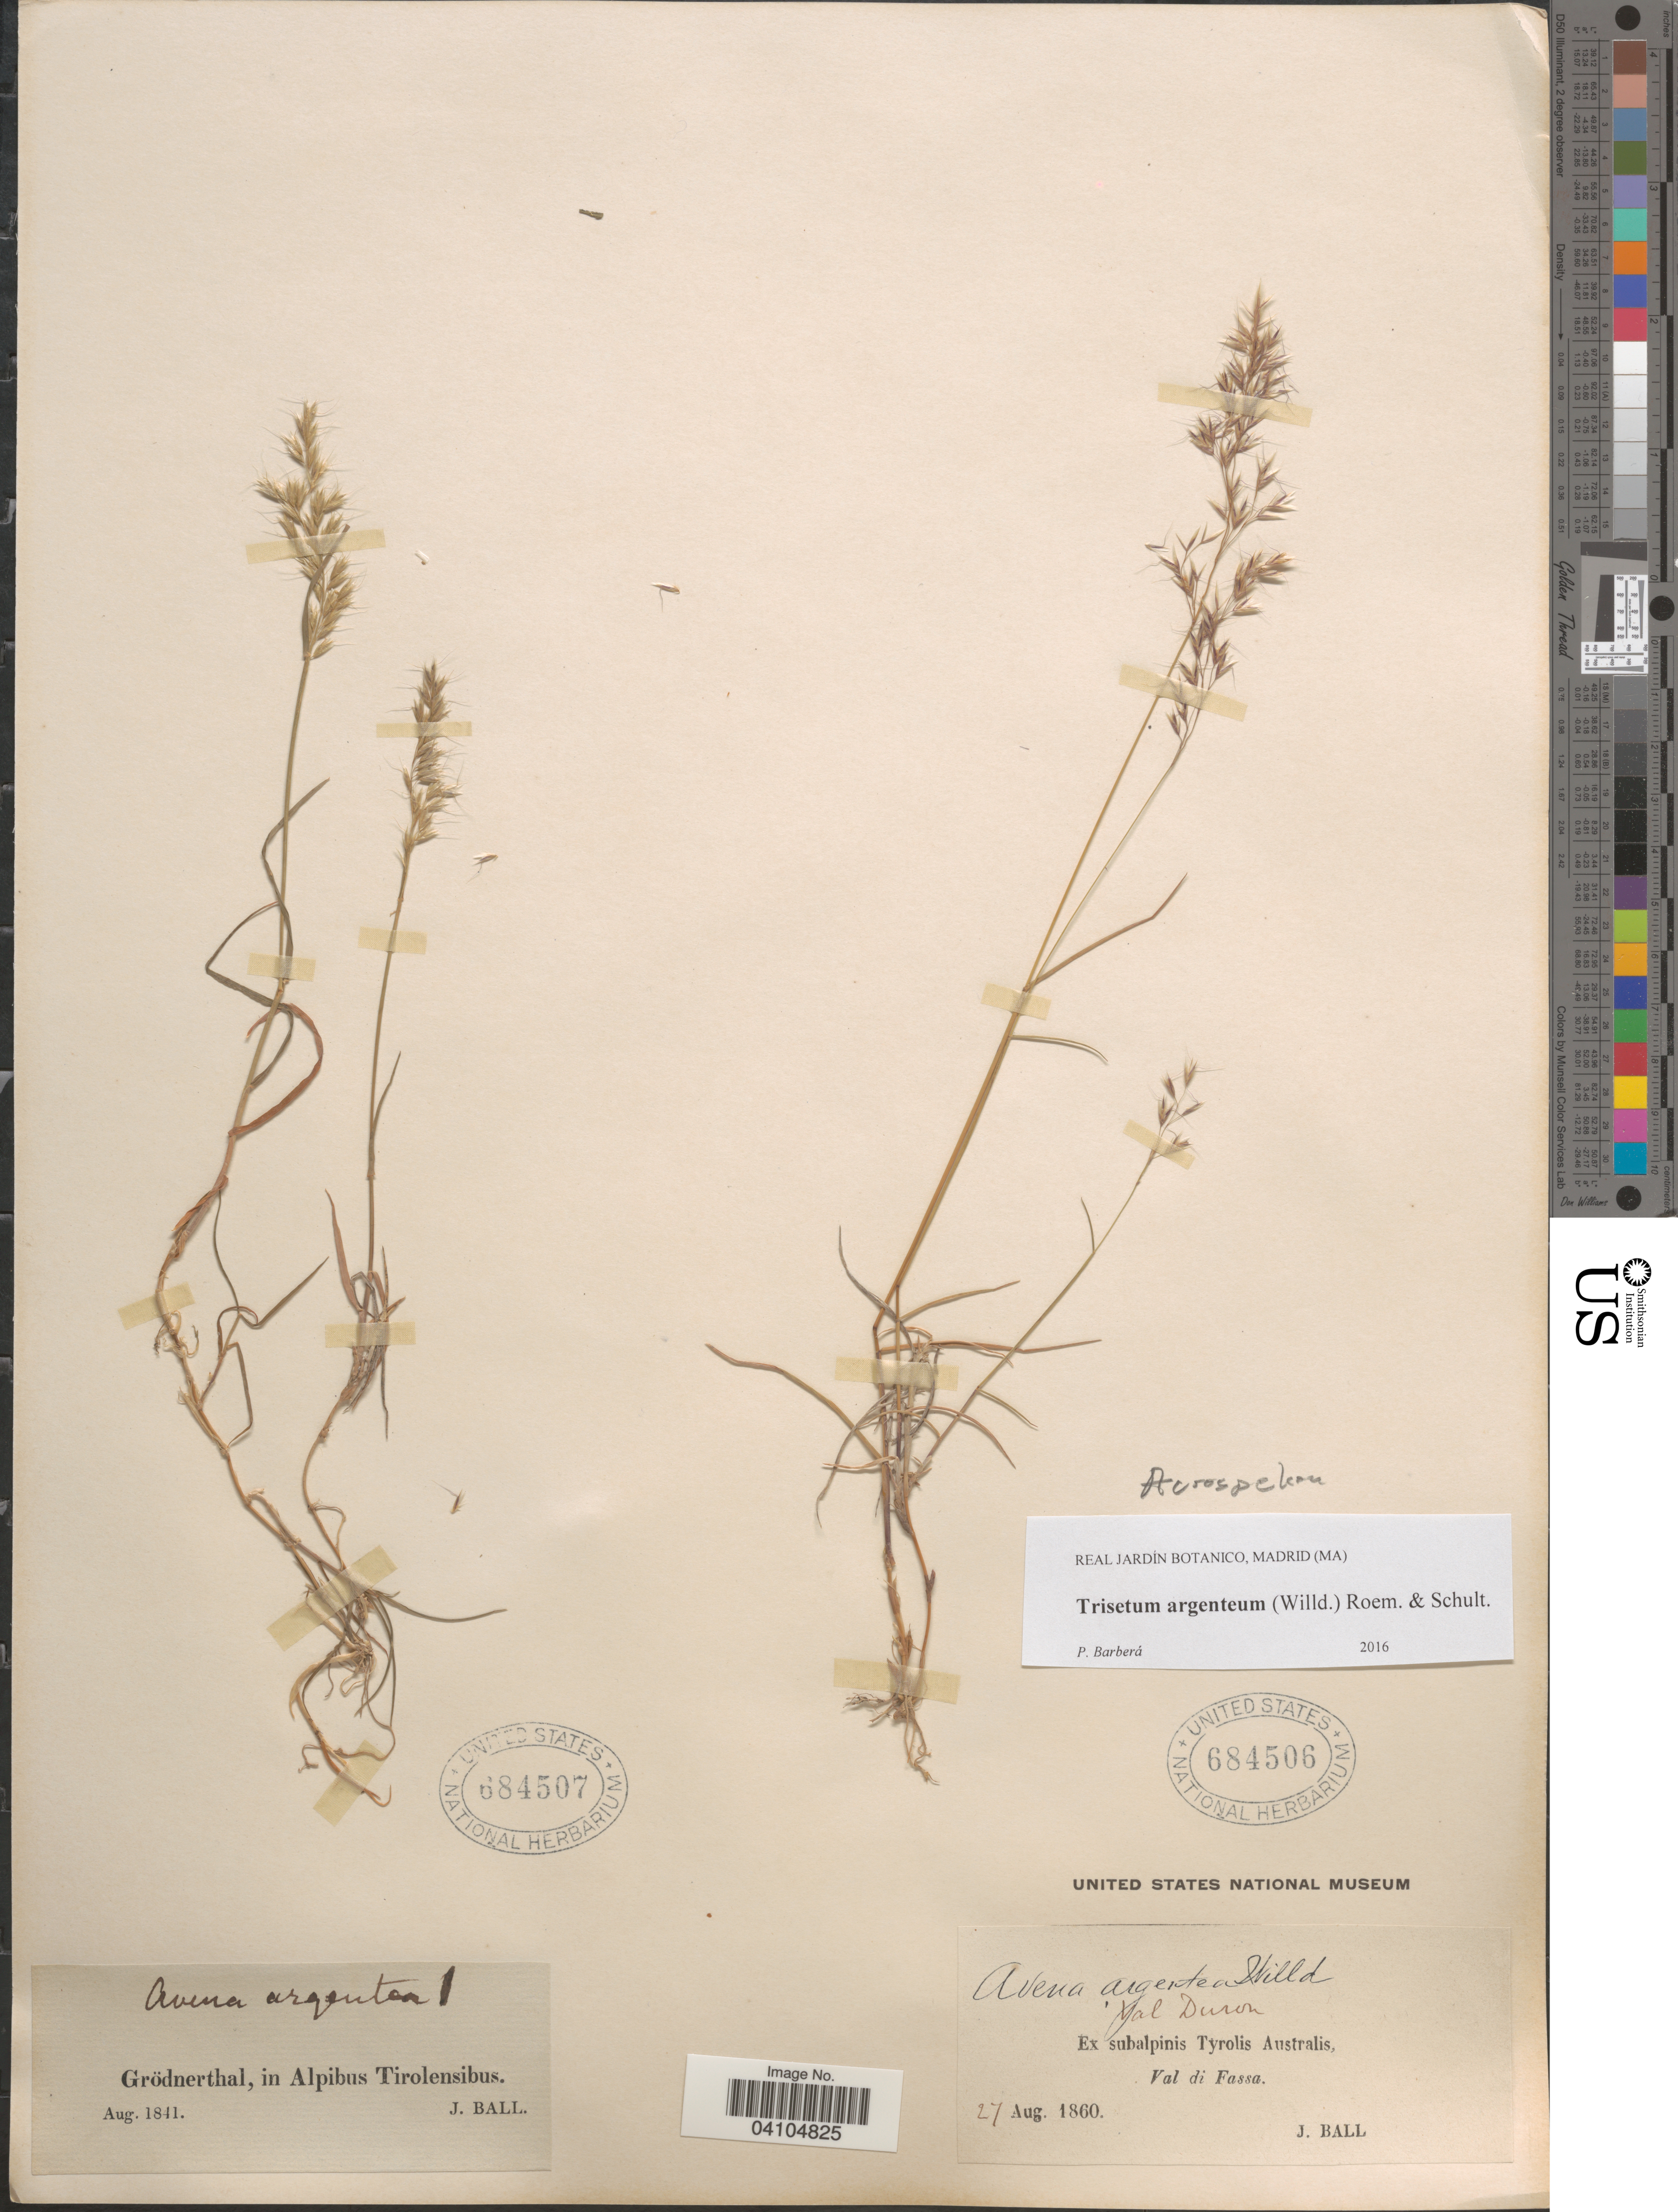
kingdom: Plantae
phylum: Tracheophyta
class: Liliopsida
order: Poales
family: Poaceae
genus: Acrospelion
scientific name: Acrospelion argenteum ined.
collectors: J. Ball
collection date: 1841-08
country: Italy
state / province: Trentino-Alto Adige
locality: Grödnerthal, in Alpibus Tirolensibus.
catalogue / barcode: US 684507